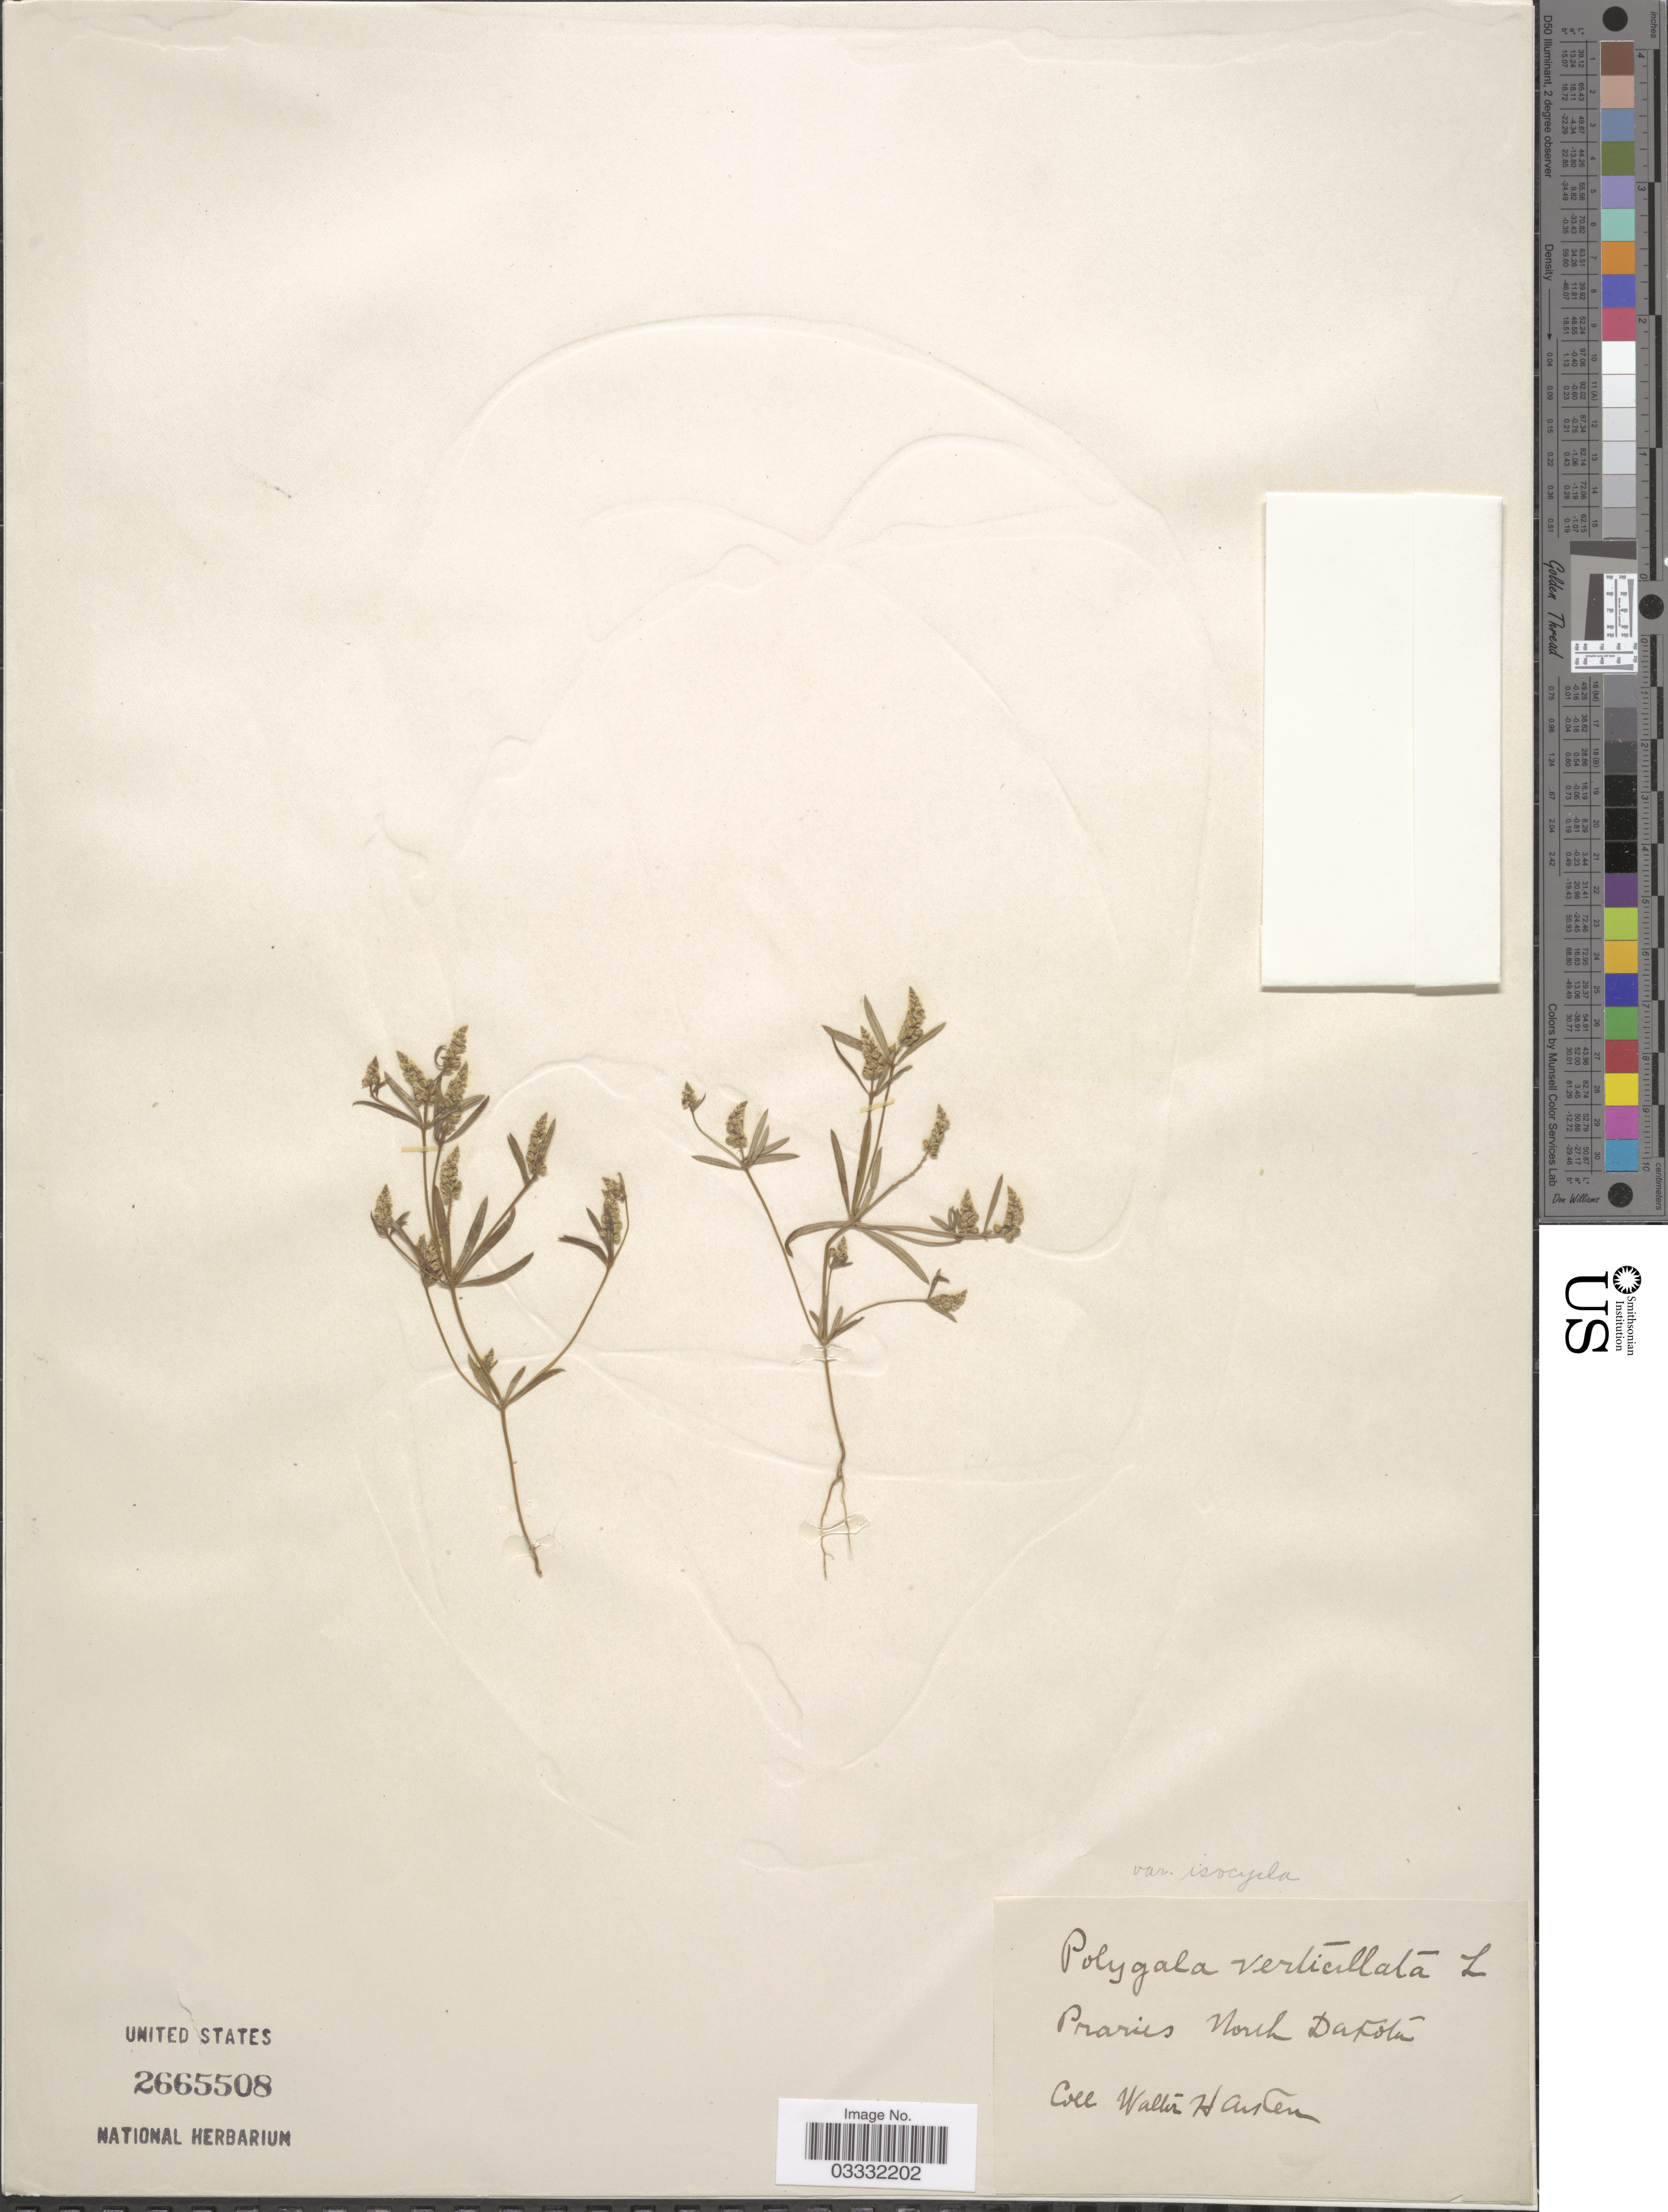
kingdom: Plantae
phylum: Tracheophyta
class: Magnoliopsida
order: Fabales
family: Polygalaceae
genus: Polygala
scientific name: Polygala verticillata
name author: L.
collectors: W. Hansen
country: United States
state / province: North Dakota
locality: Praries North Dakota.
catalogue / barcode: US 2665508